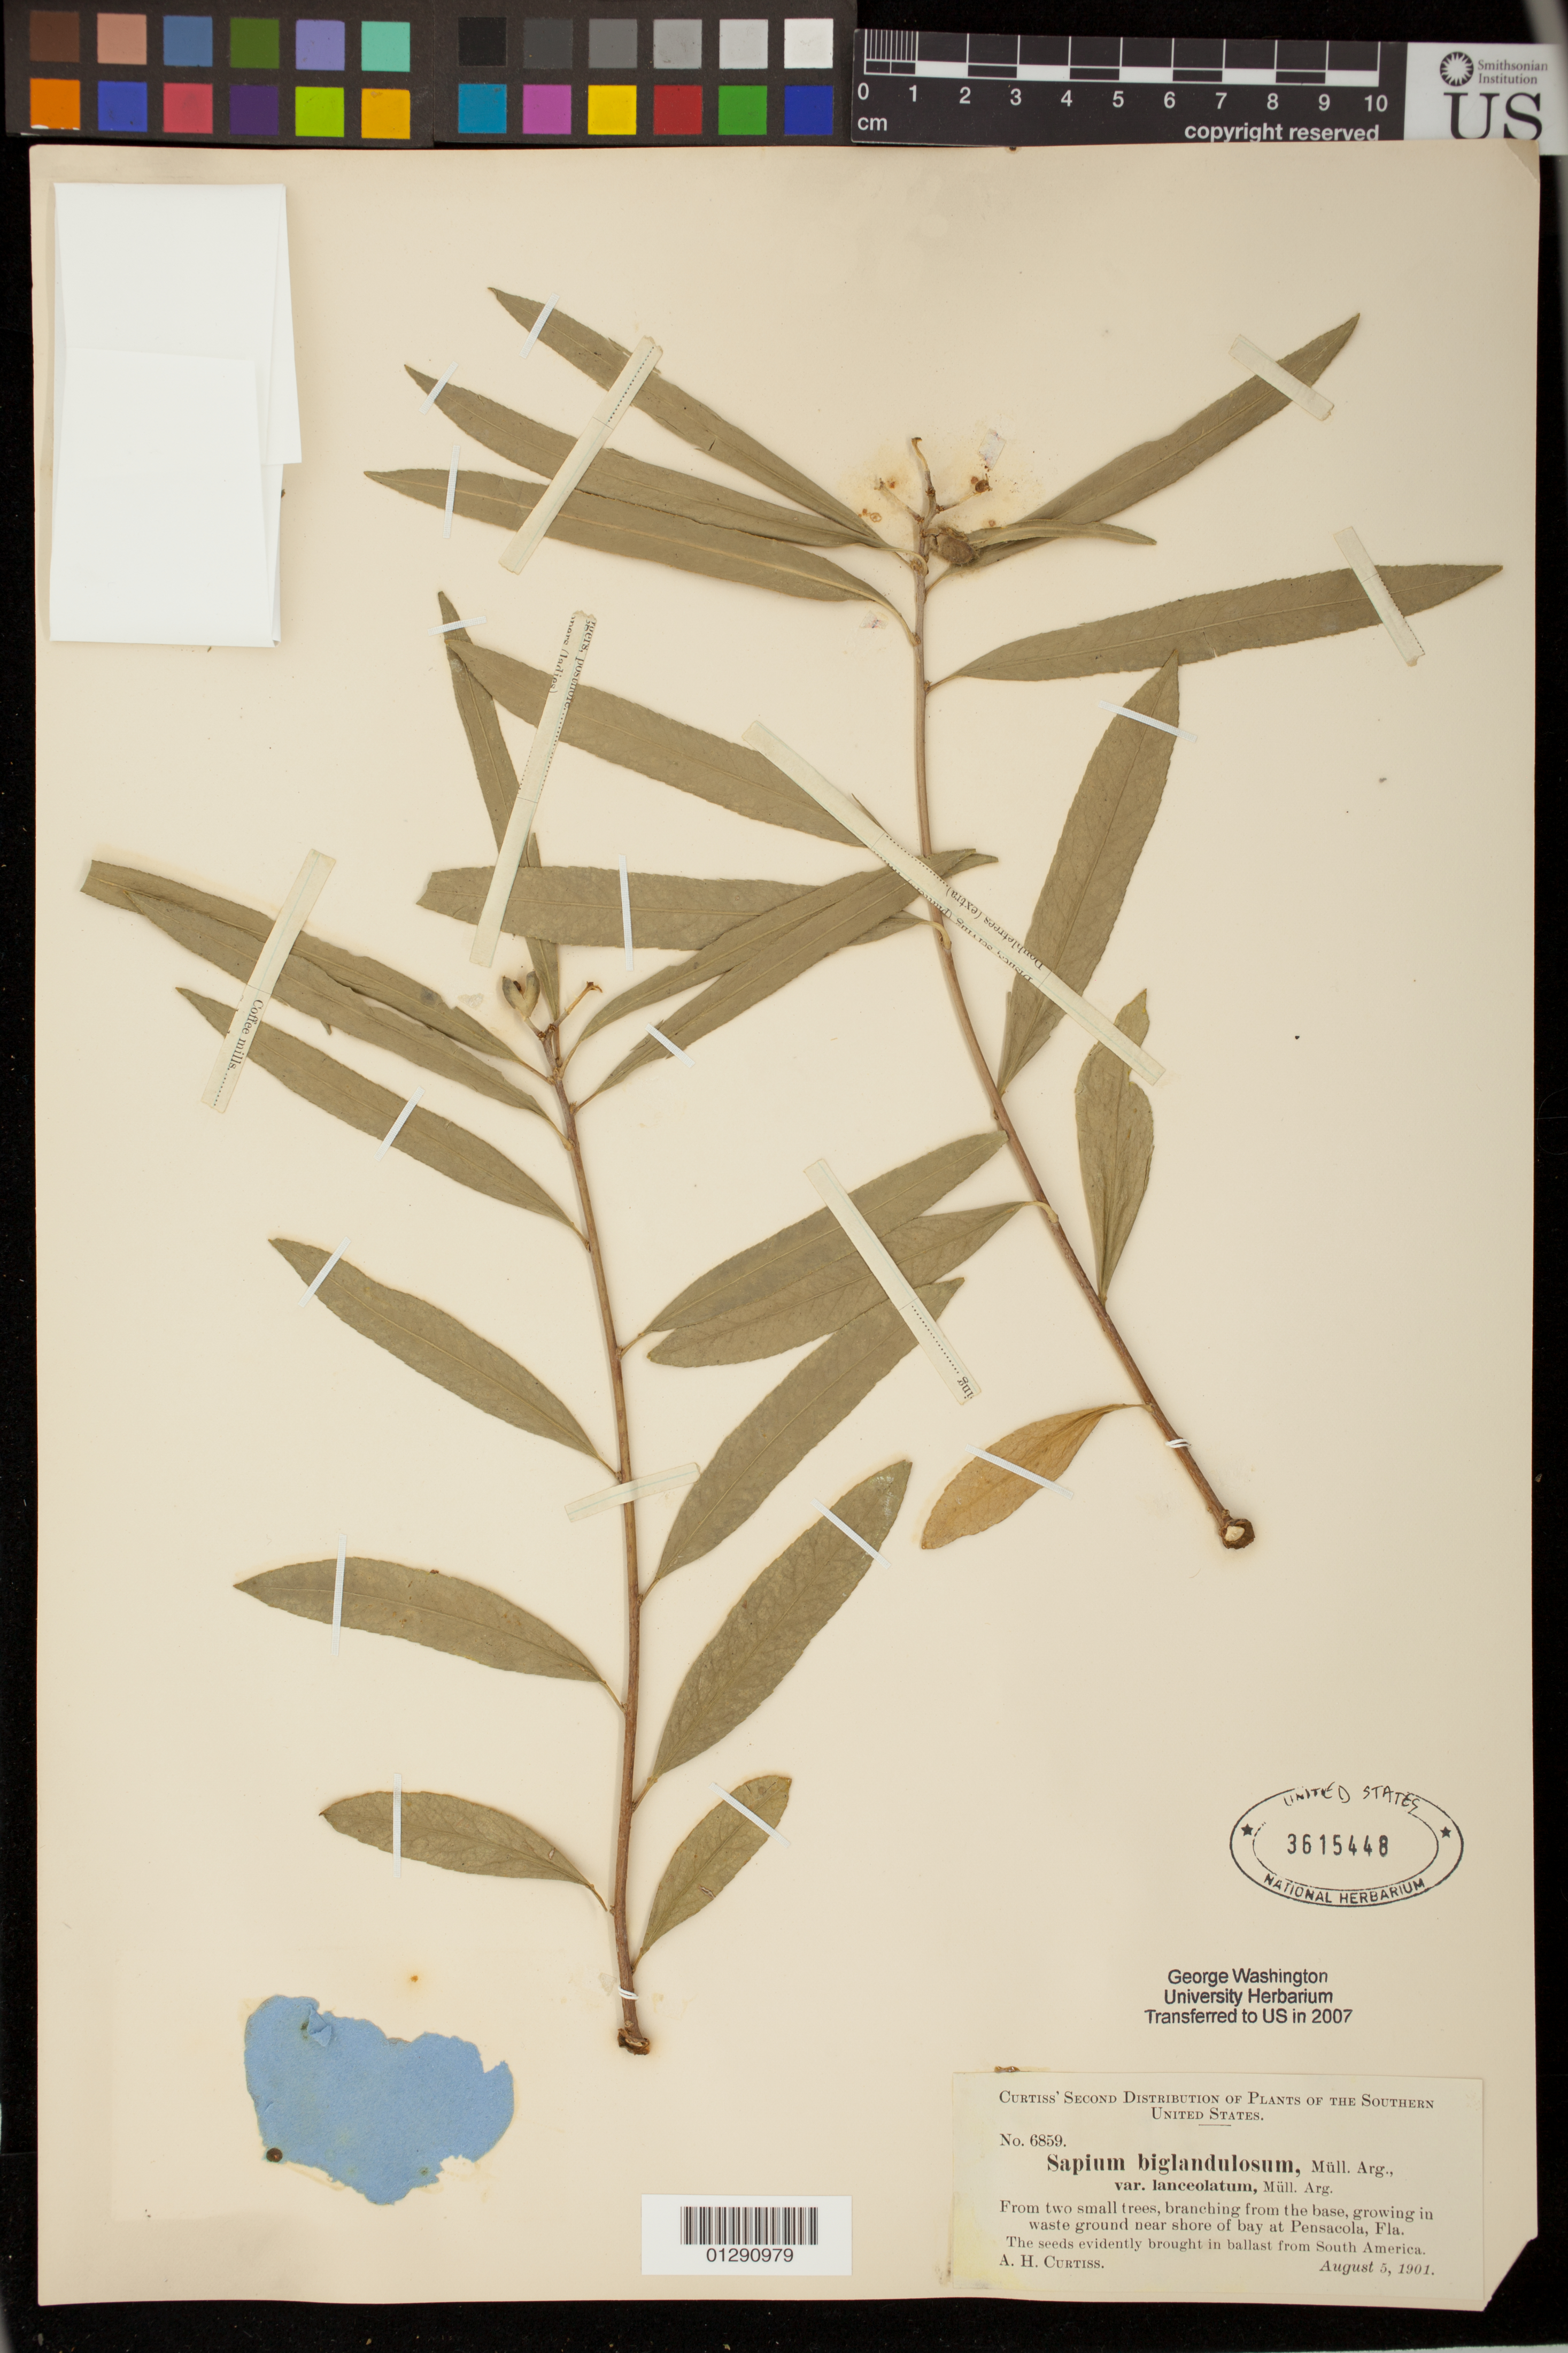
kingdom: Plantae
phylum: Tracheophyta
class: Magnoliopsida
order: Malpighiales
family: Euphorbiaceae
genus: Sapium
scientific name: Sapium biglandulosum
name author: Müll. Arg.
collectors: A. H. Curtiss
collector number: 6859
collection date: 1901-08-05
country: United States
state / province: Florida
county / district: Escambia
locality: Pensacola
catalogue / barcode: US 3615448